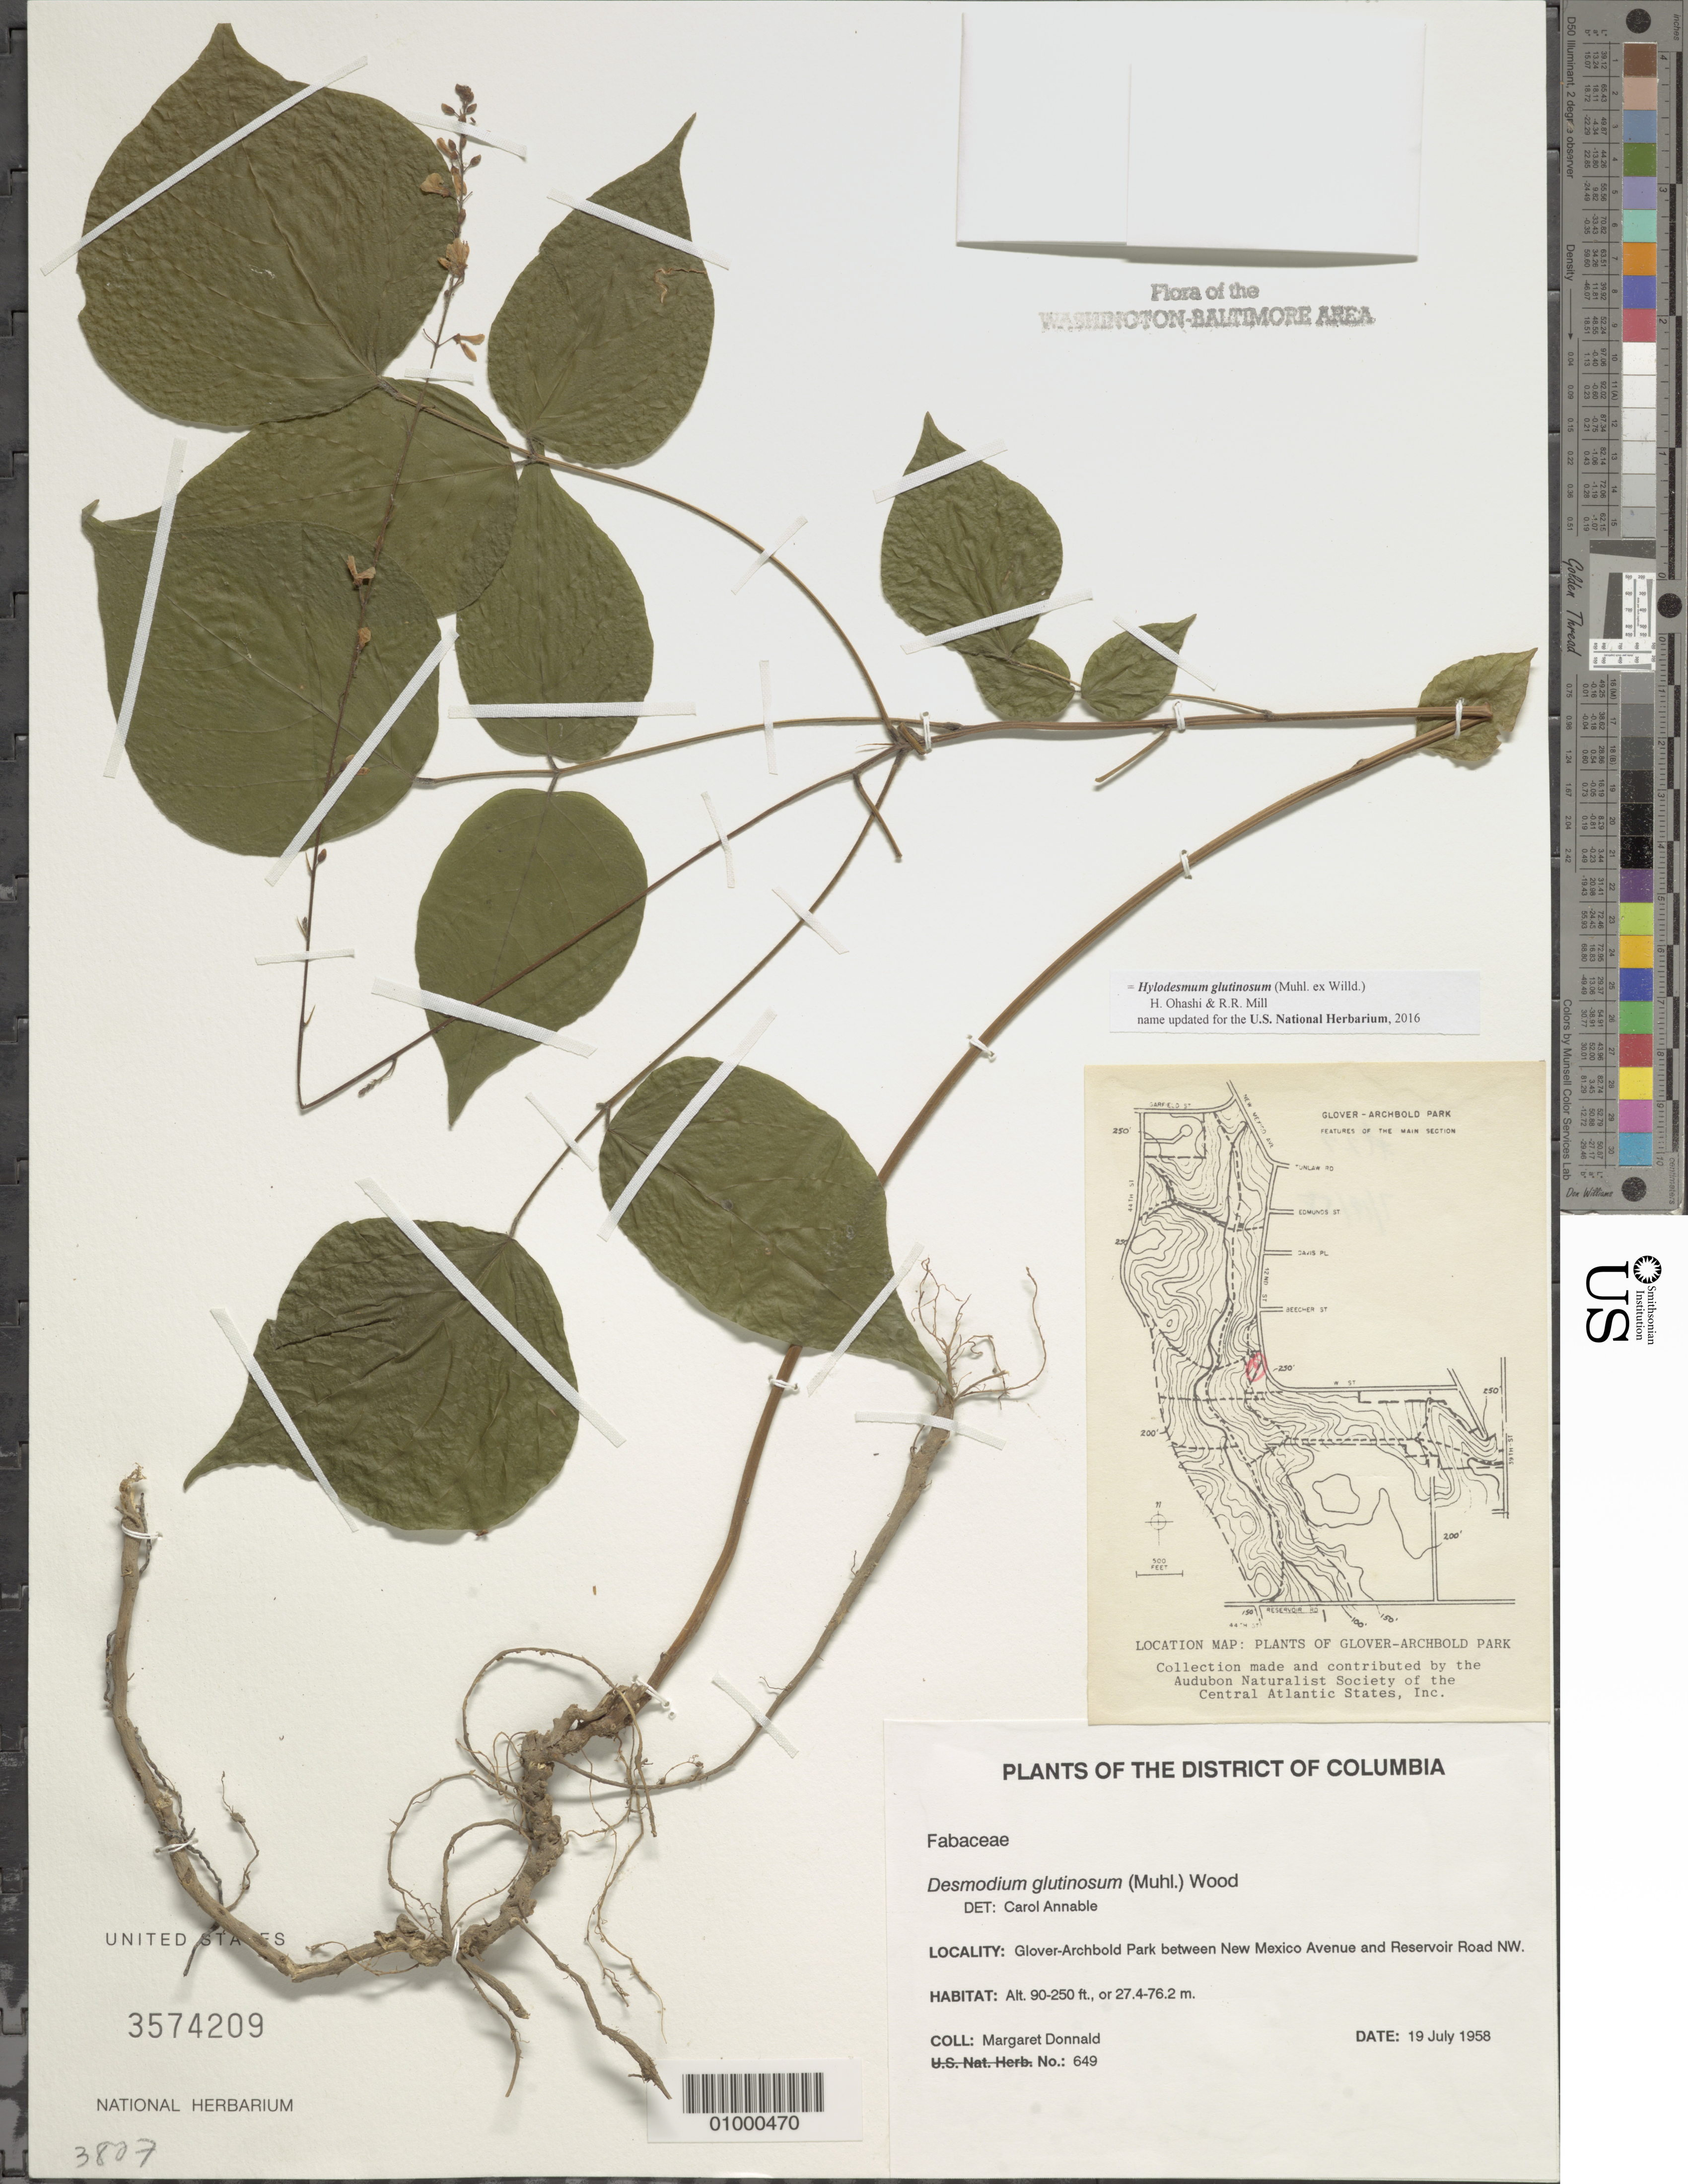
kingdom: Plantae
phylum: Tracheophyta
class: Magnoliopsida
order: Fabales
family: Fabaceae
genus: Hylodesmum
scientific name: Hylodesmum glutinosum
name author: (Muhl. ex Willd.) H. Ohashi & R.R. Mill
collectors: M. Donnald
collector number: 649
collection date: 1958-07-19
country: United States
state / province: District of Columbia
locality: Glover-Archbold Park between New Mexico Avenue and Reservoir Road NW.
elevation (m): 27.4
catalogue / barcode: US 3574209